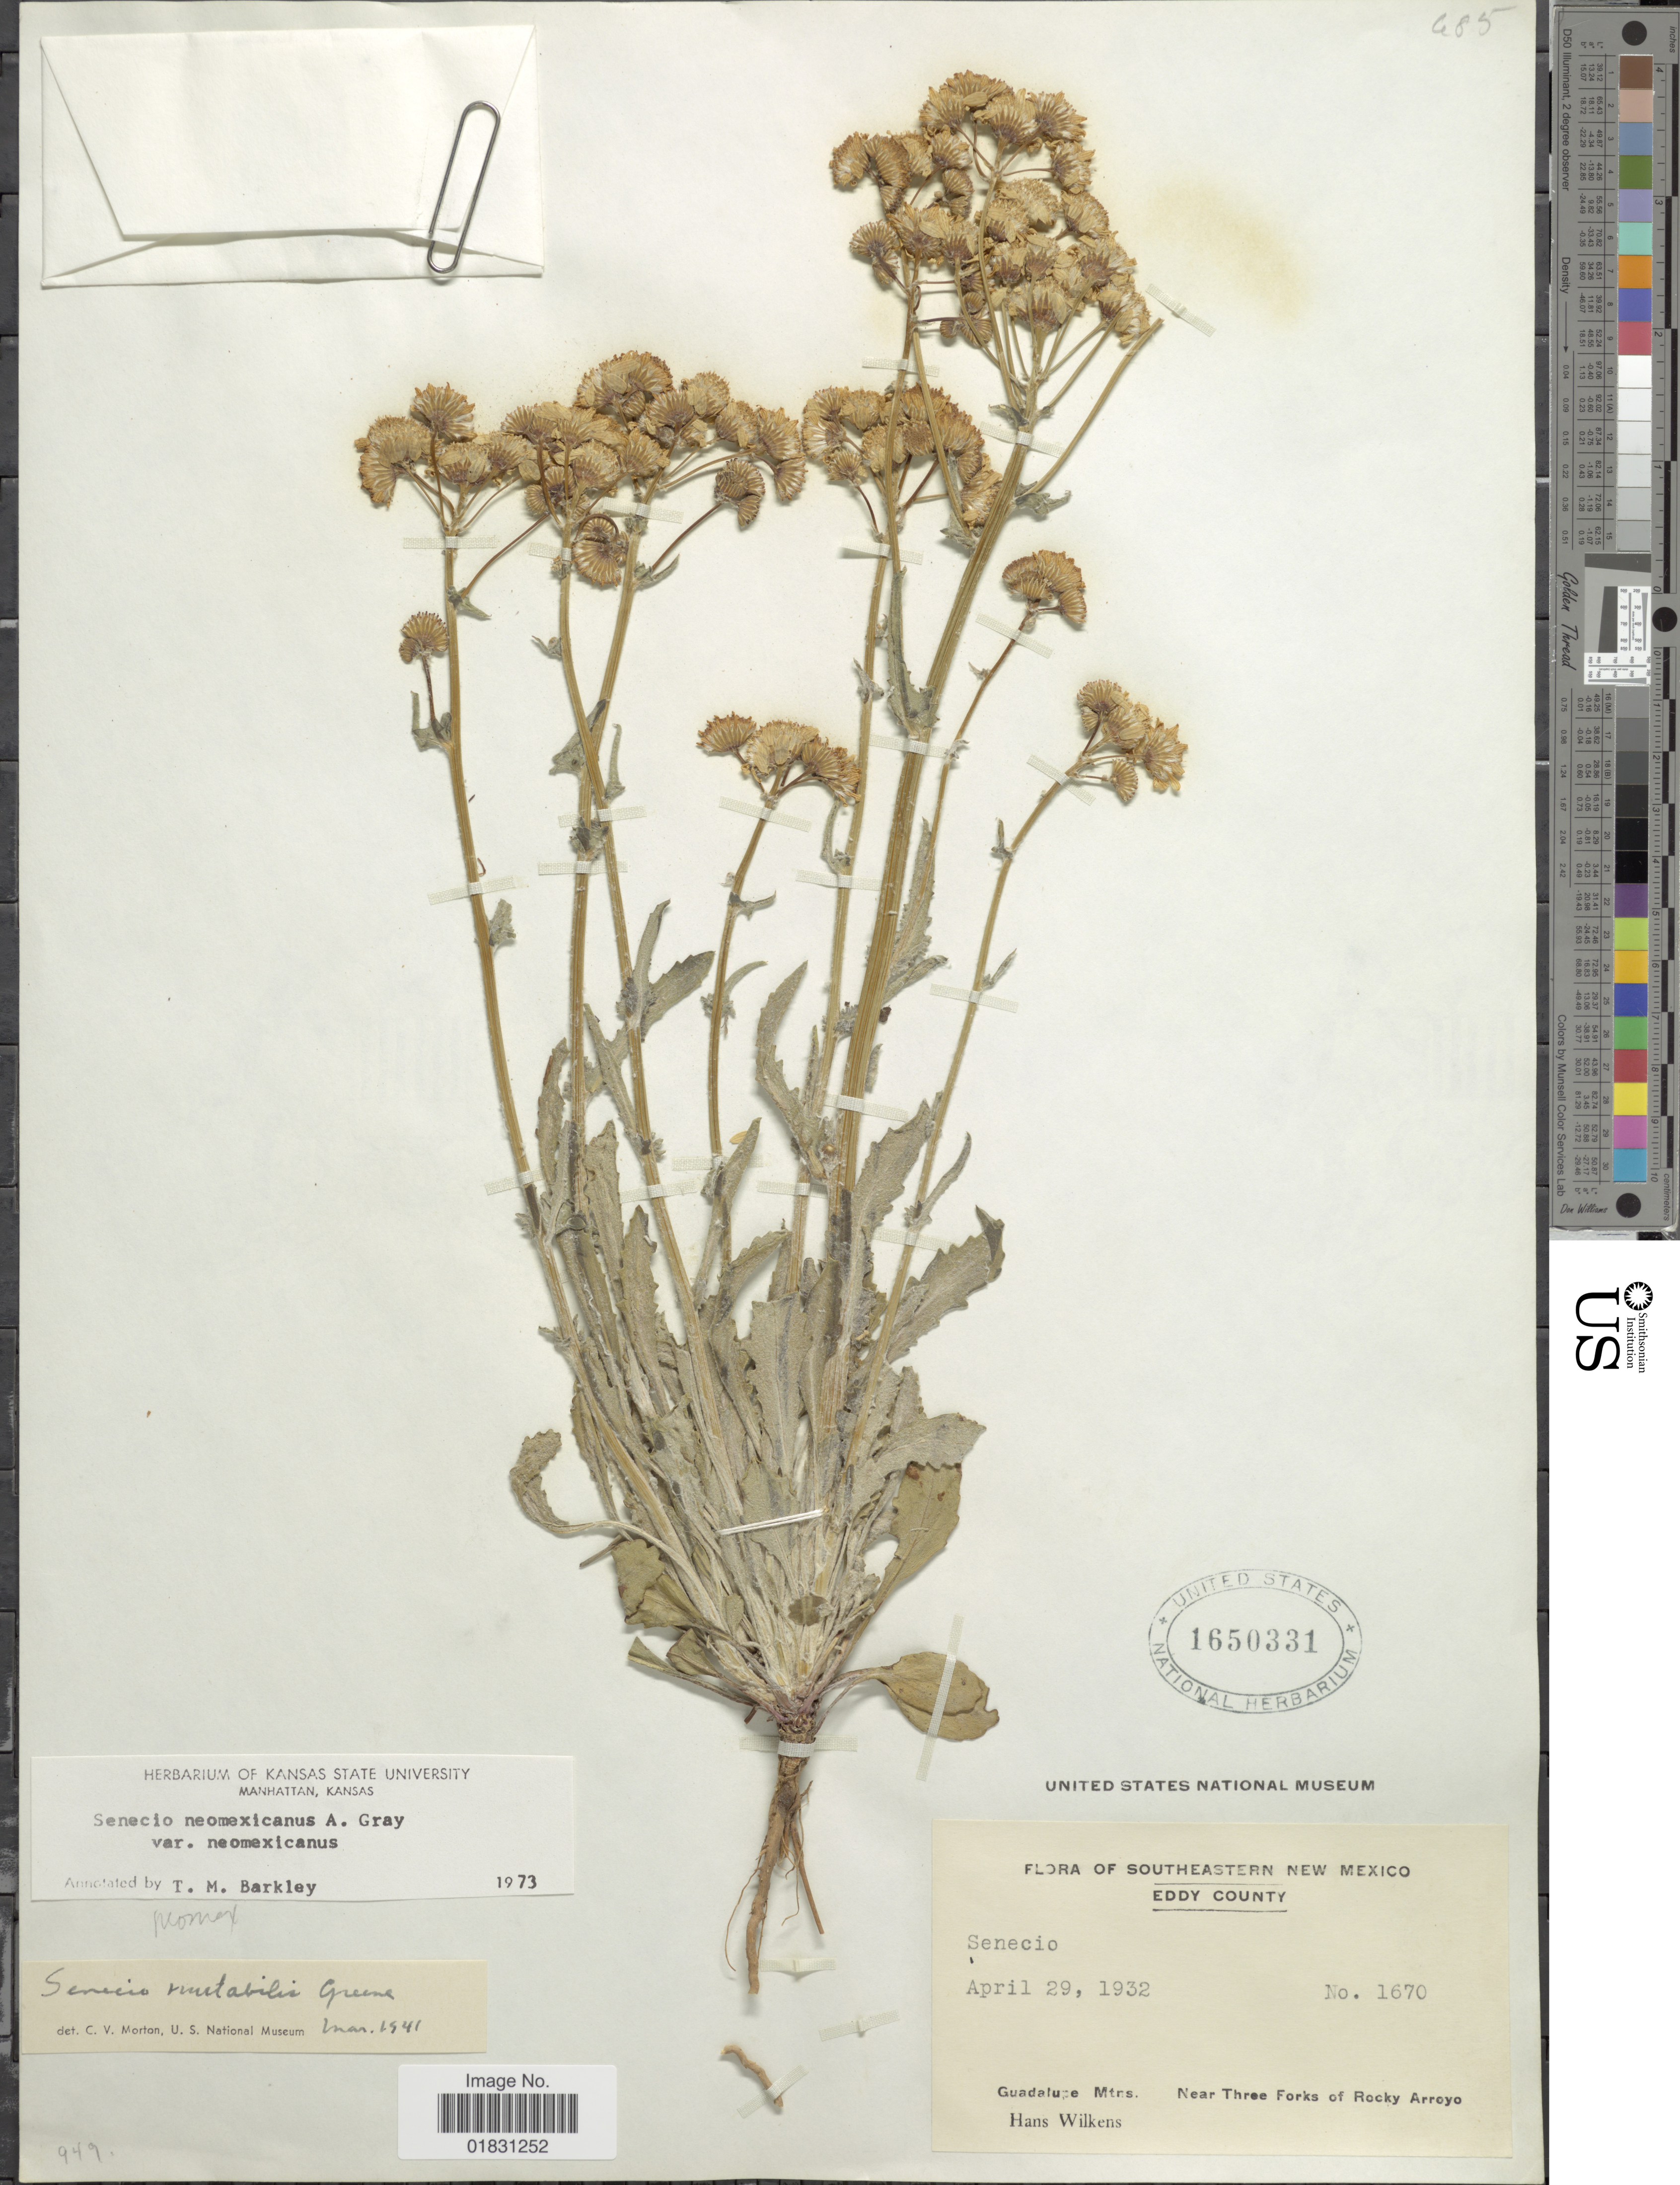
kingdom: Plantae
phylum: Tracheophyta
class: Magnoliopsida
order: Asterales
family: Asteraceae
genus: Packera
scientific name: Packera neomexicana var. neomexicana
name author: (A. Gray) W.A. Weber & Á. Löve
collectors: H. Wilkens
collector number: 1670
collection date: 1932-04-29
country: United States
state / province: New Mexico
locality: Southeastern New Mexico, Guadalupe Mtns. Near Three Forks of Rock Arroyo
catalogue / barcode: US 1650331